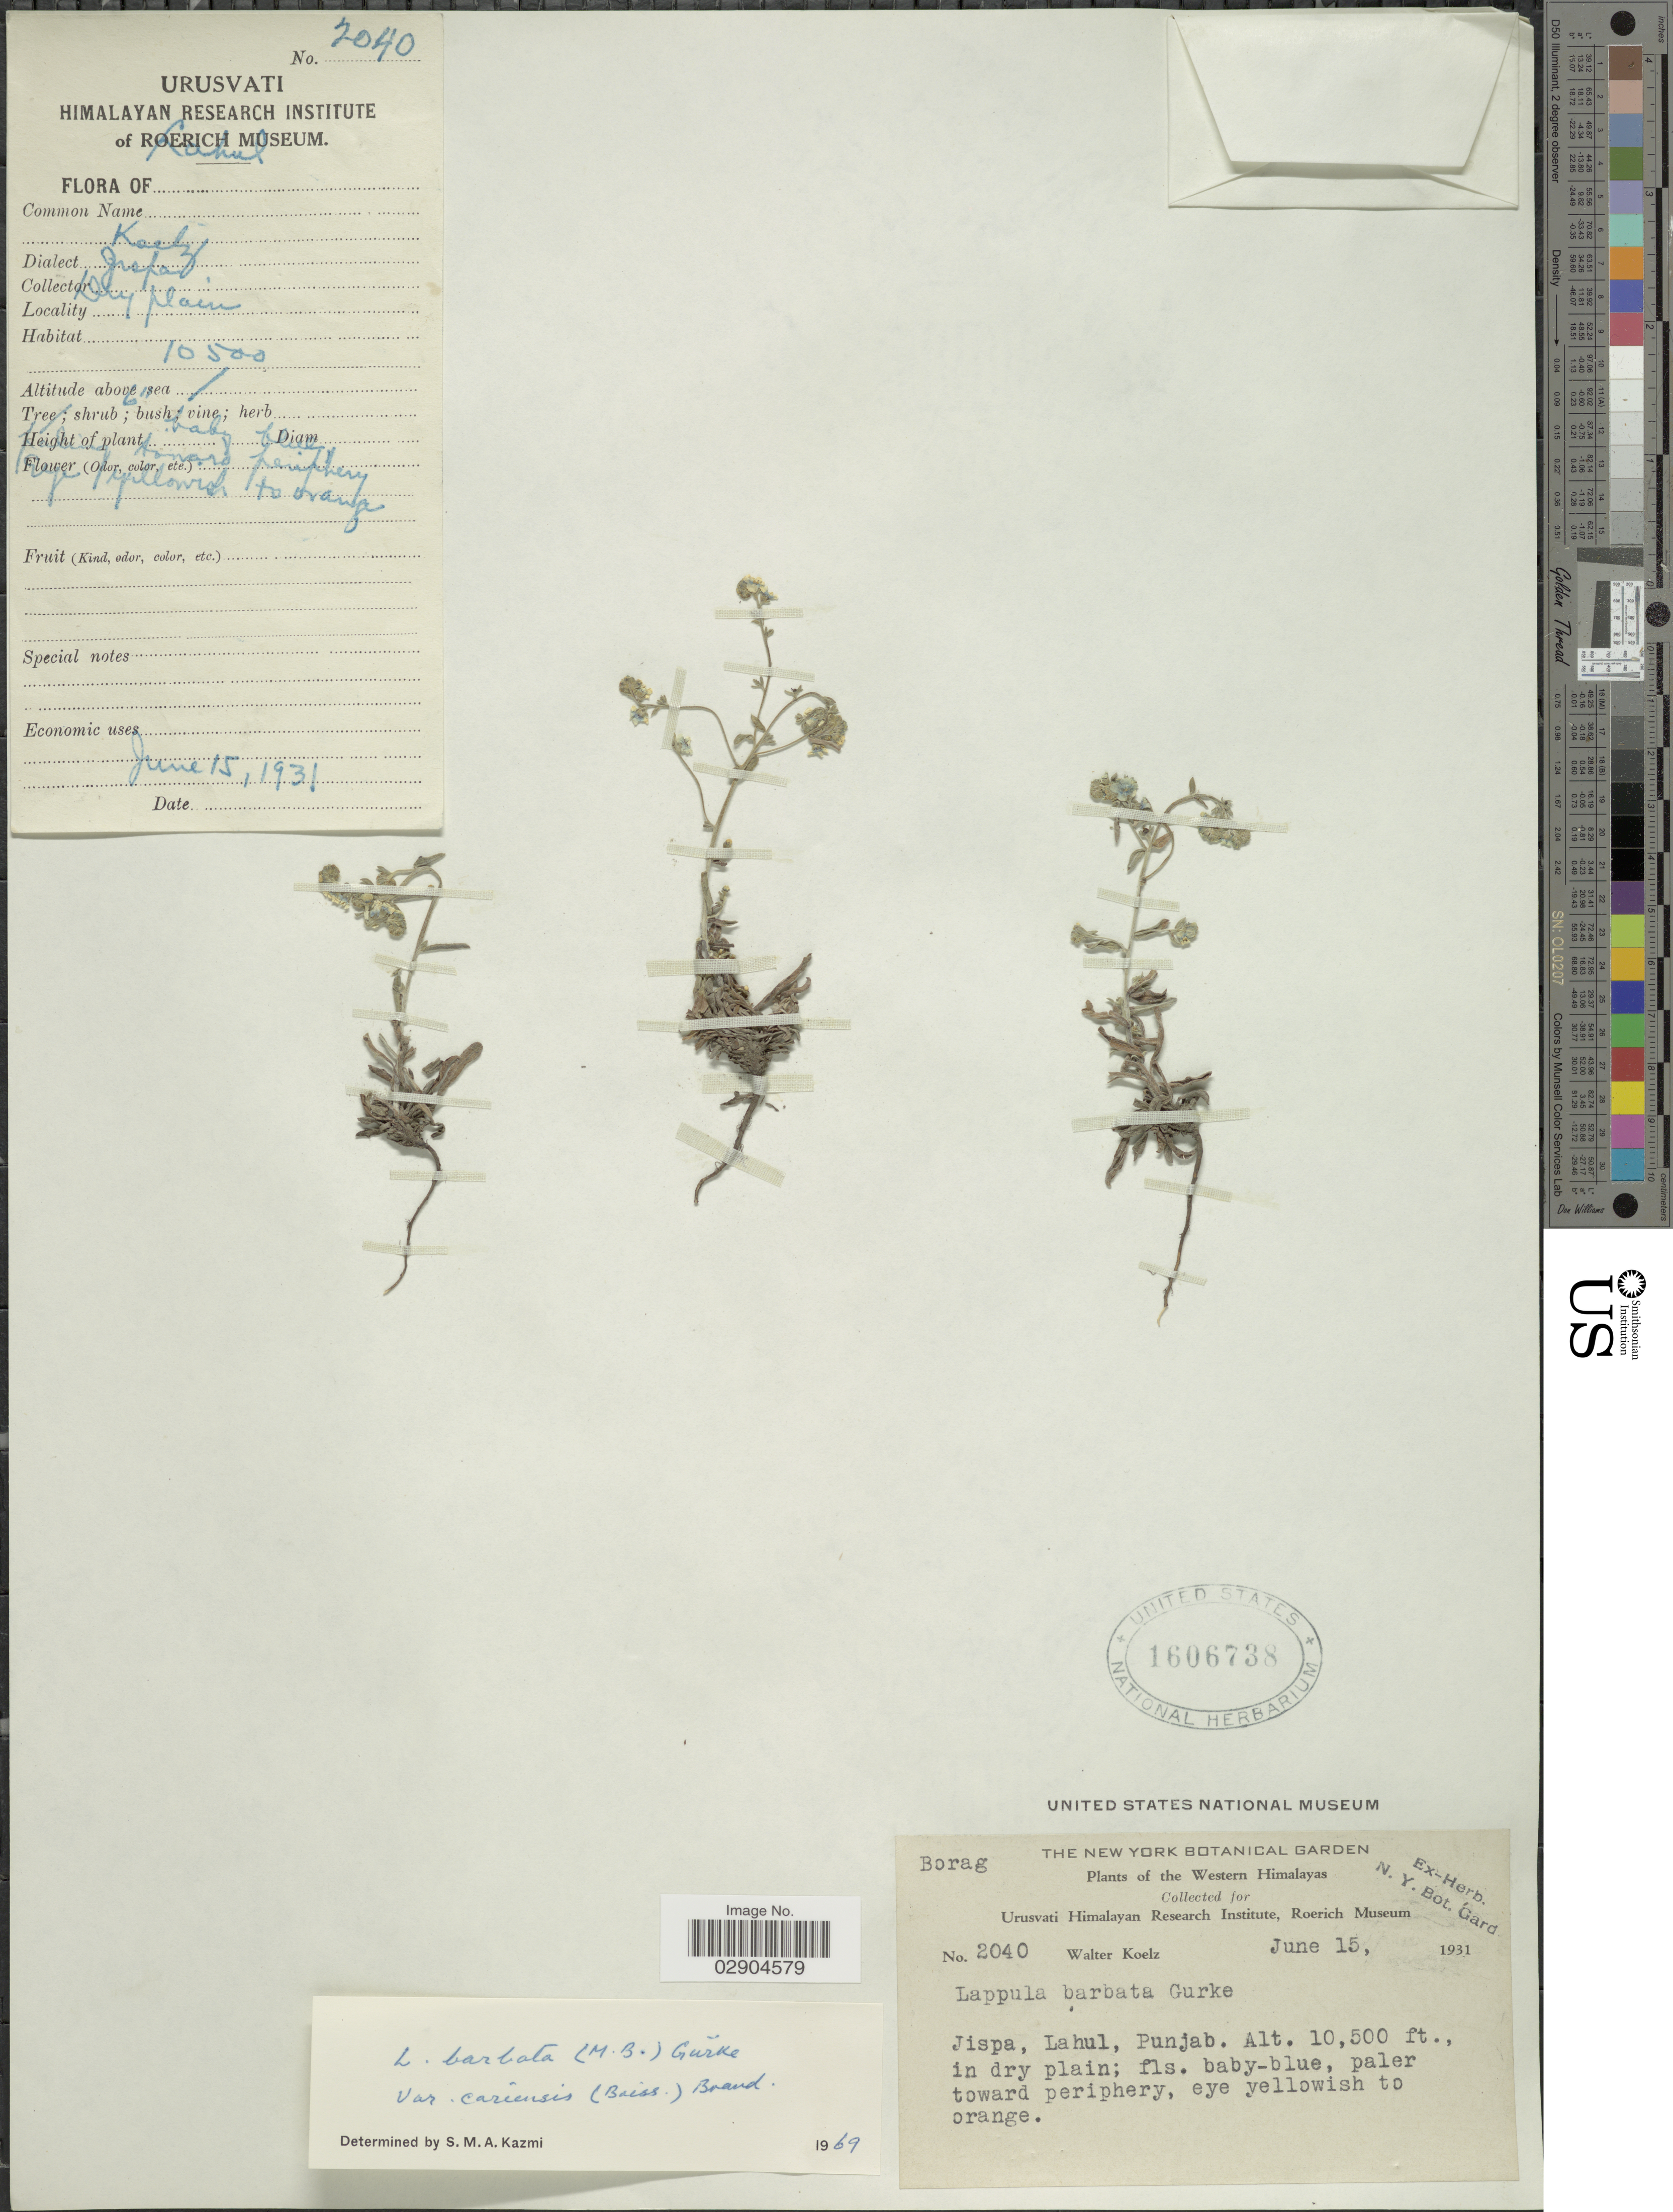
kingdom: Plantae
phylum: Tracheophyta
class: Magnoliopsida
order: Boraginales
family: Boraginaceae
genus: Lappula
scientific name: Lappula barbata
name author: (M. Bieb.) Gürke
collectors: W. N. Koelz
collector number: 2040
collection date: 1931-06-15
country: India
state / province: Himachal Pradesh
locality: Western Himalayas. Jispa, Lahul, Punjab.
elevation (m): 3200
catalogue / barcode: US 1606738